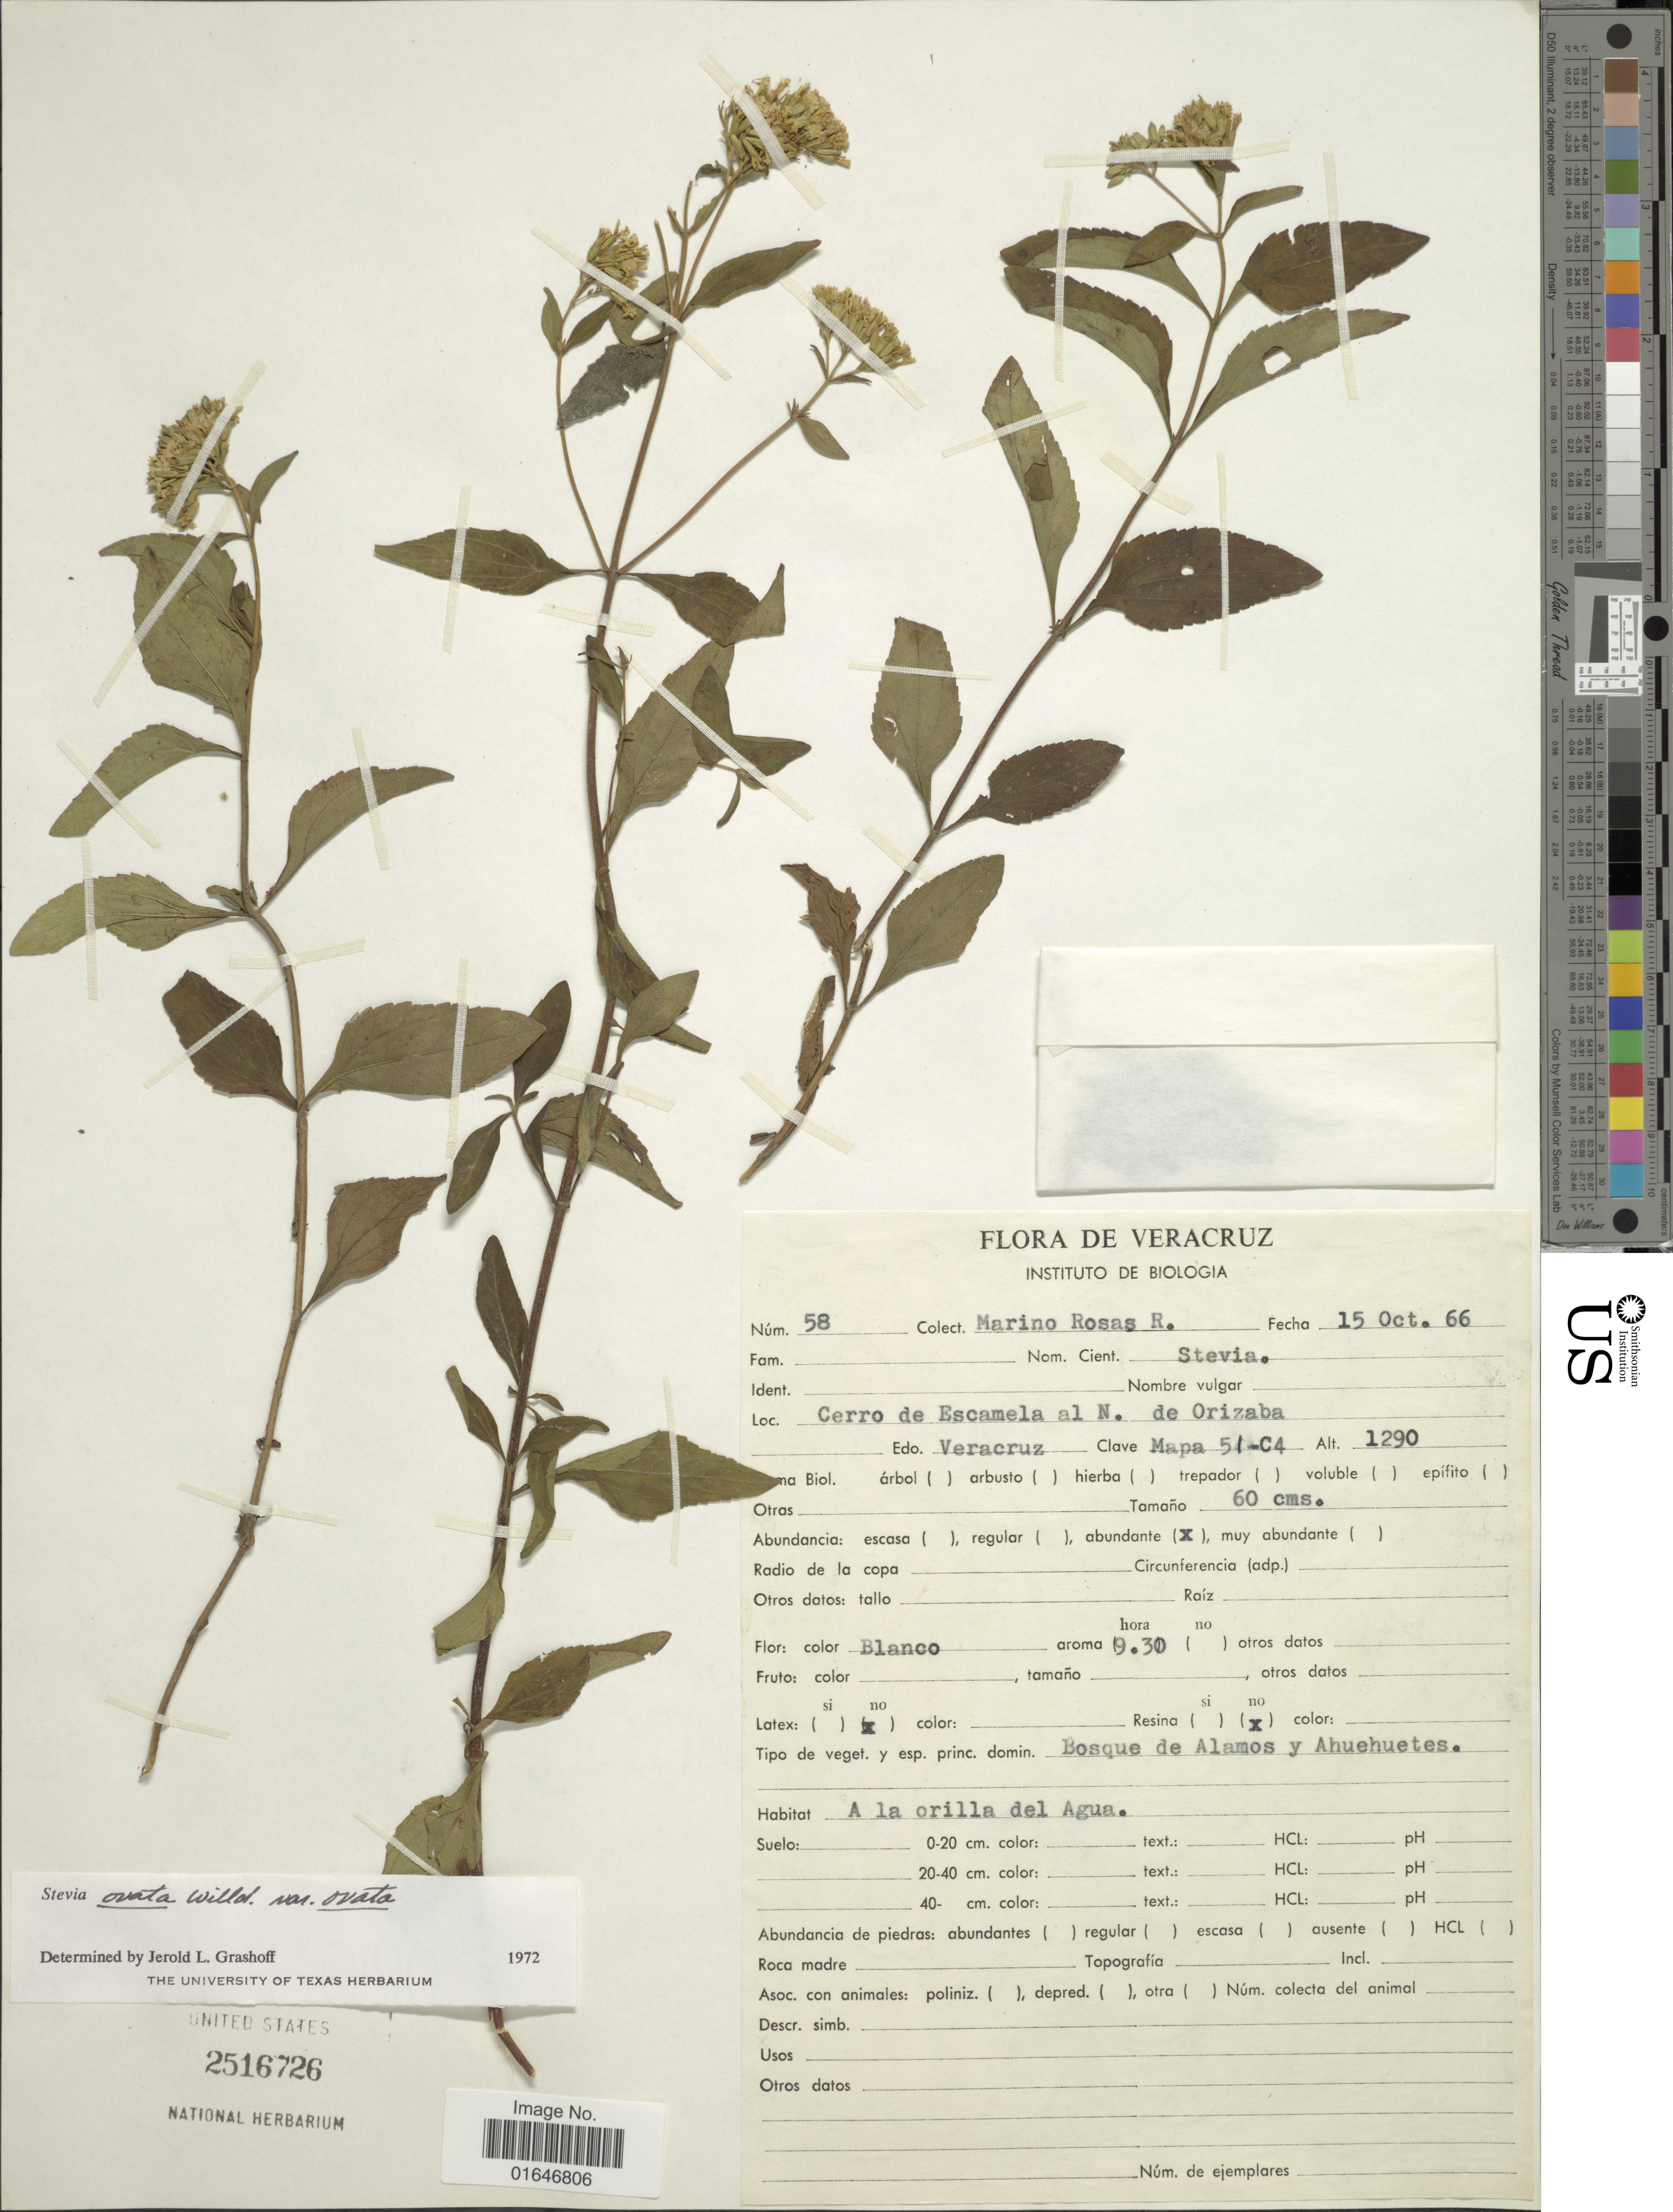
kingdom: Plantae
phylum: Tracheophyta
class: Magnoliopsida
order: Asterales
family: Asteraceae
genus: Stevia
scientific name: Stevia ovata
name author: Willd.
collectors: M. Rosas R.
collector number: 58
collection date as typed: Transcribed d/m/y: 15/10/66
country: Mexico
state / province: Veracruz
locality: Veracruz, Cerro de Escamela al N. de Orizaba, Clave Mapa 51-C4.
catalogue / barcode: US 2516726